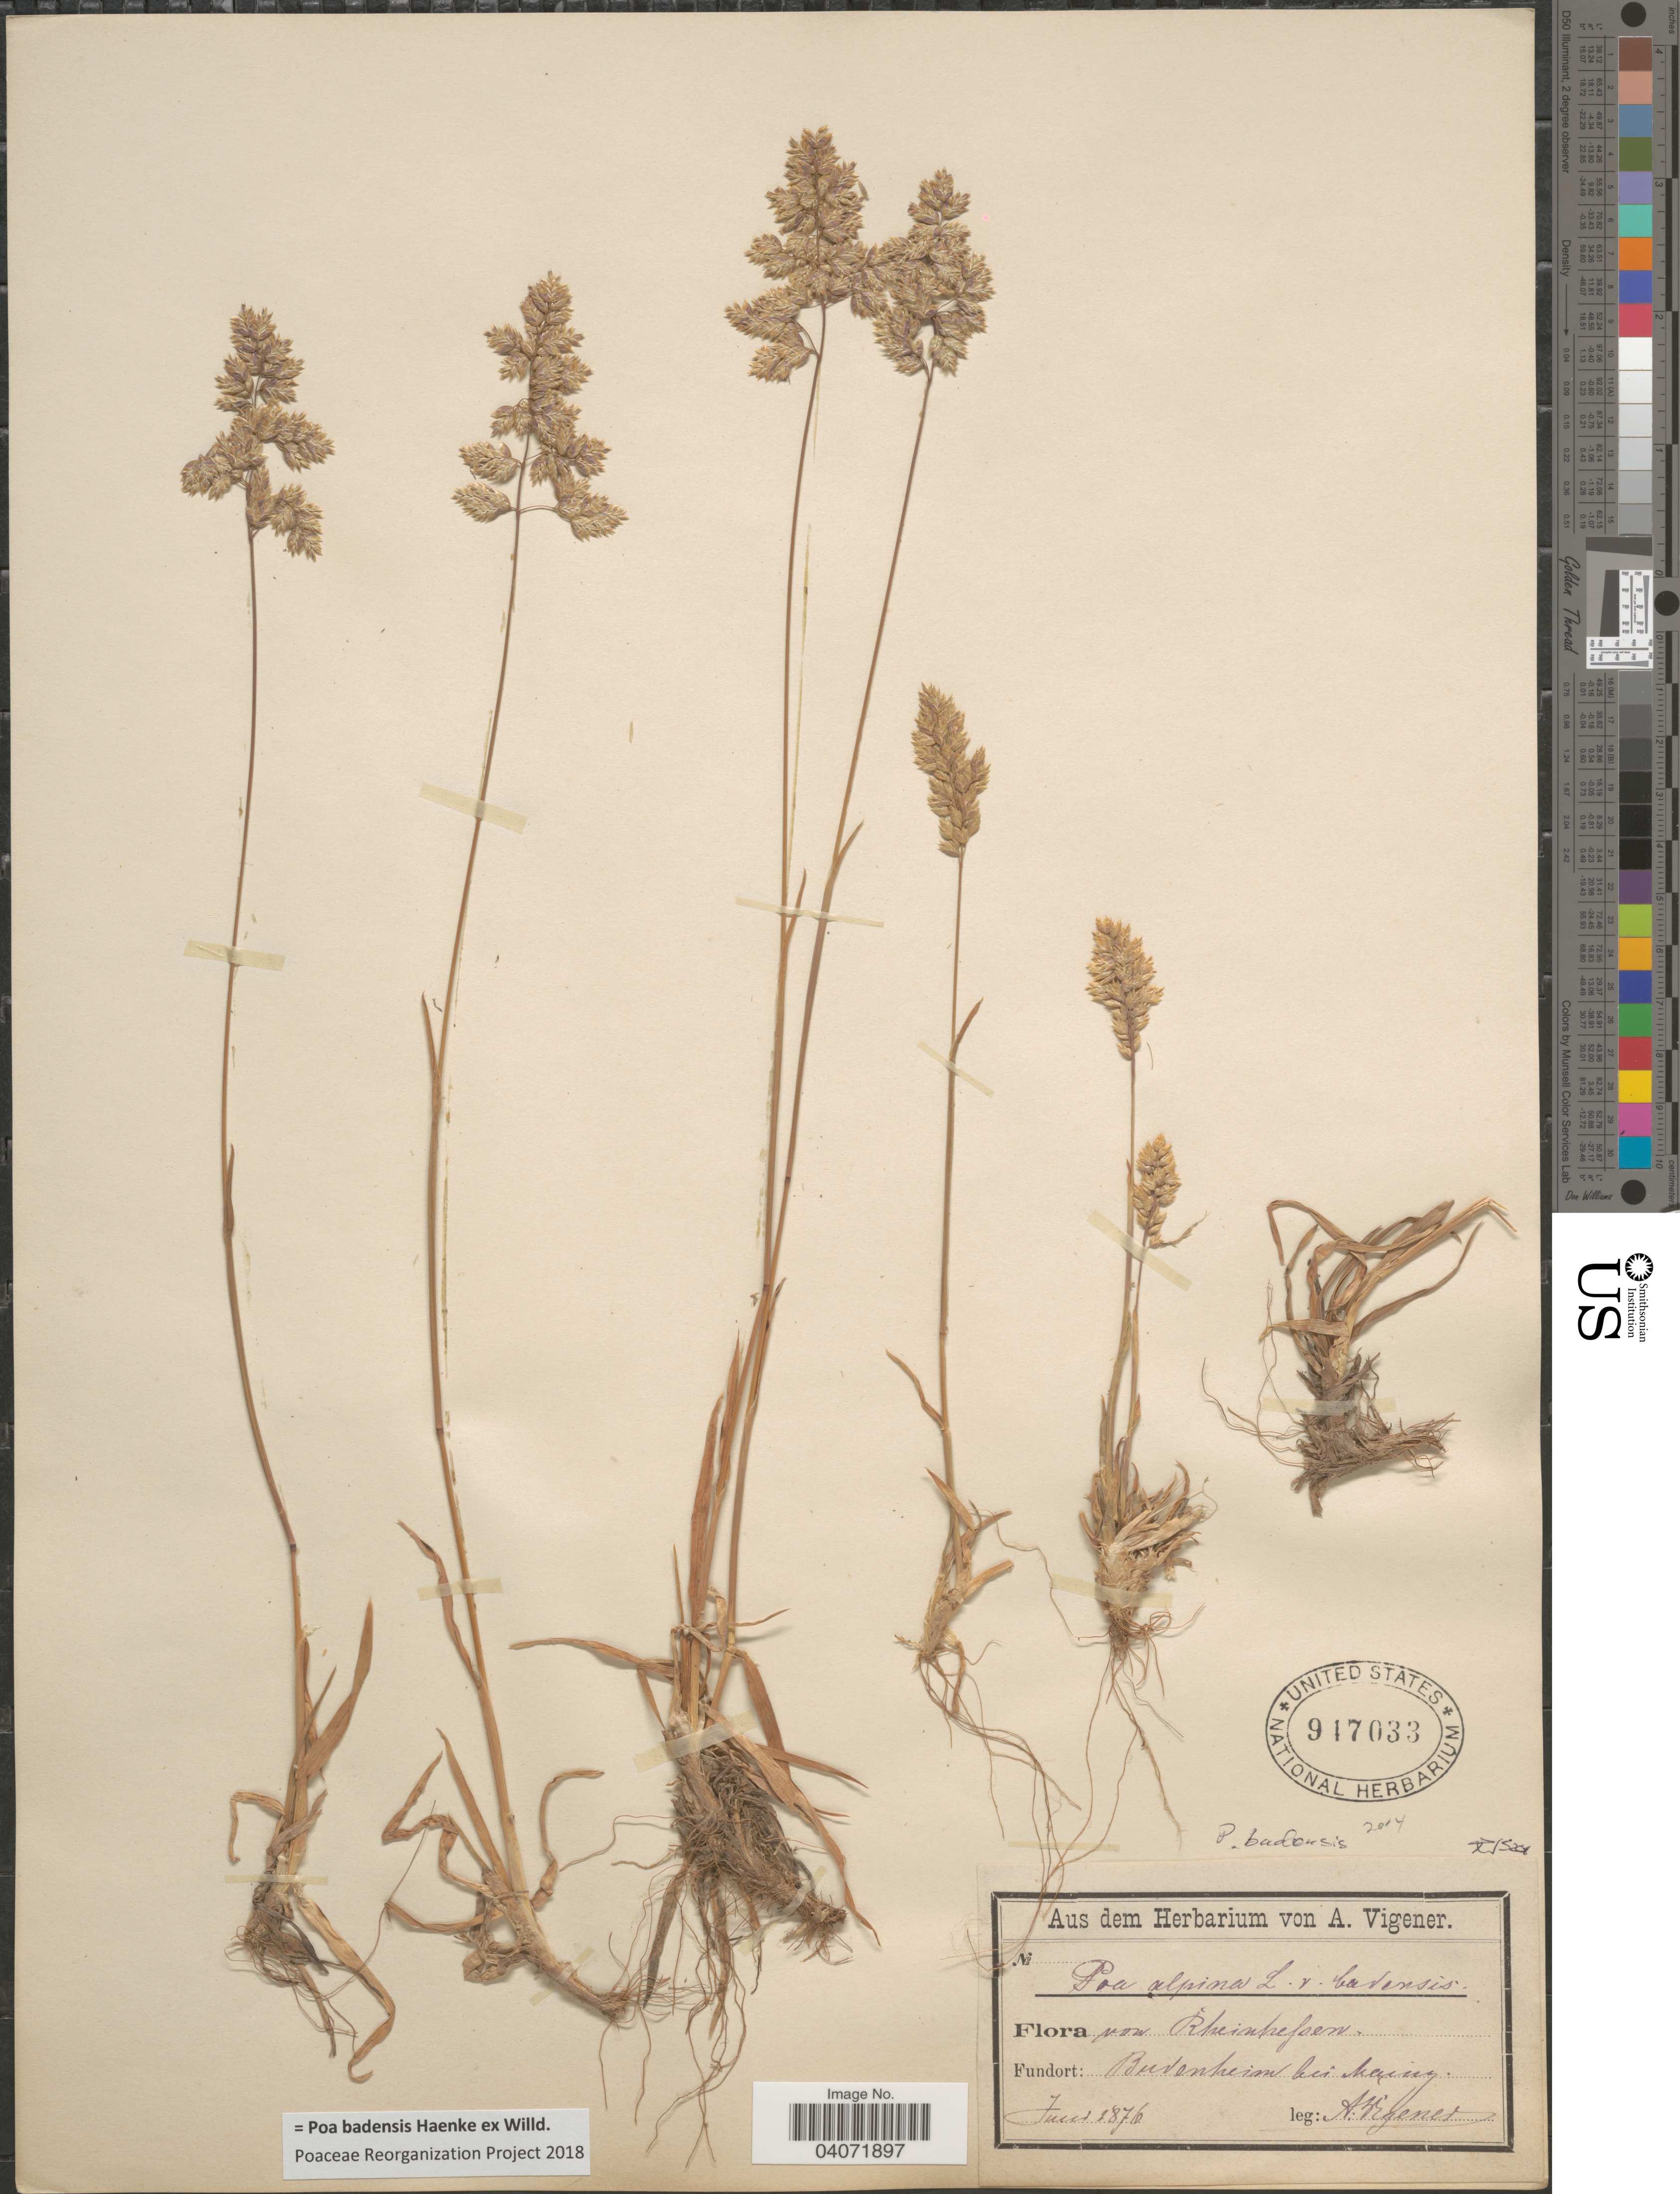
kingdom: Plantae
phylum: Tracheophyta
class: Liliopsida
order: Poales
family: Poaceae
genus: Poa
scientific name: Poa badensis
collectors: A. Vigener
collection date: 1876-06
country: Germany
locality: Rheinprefsen. Budenheim bei kaing.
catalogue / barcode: US 947033